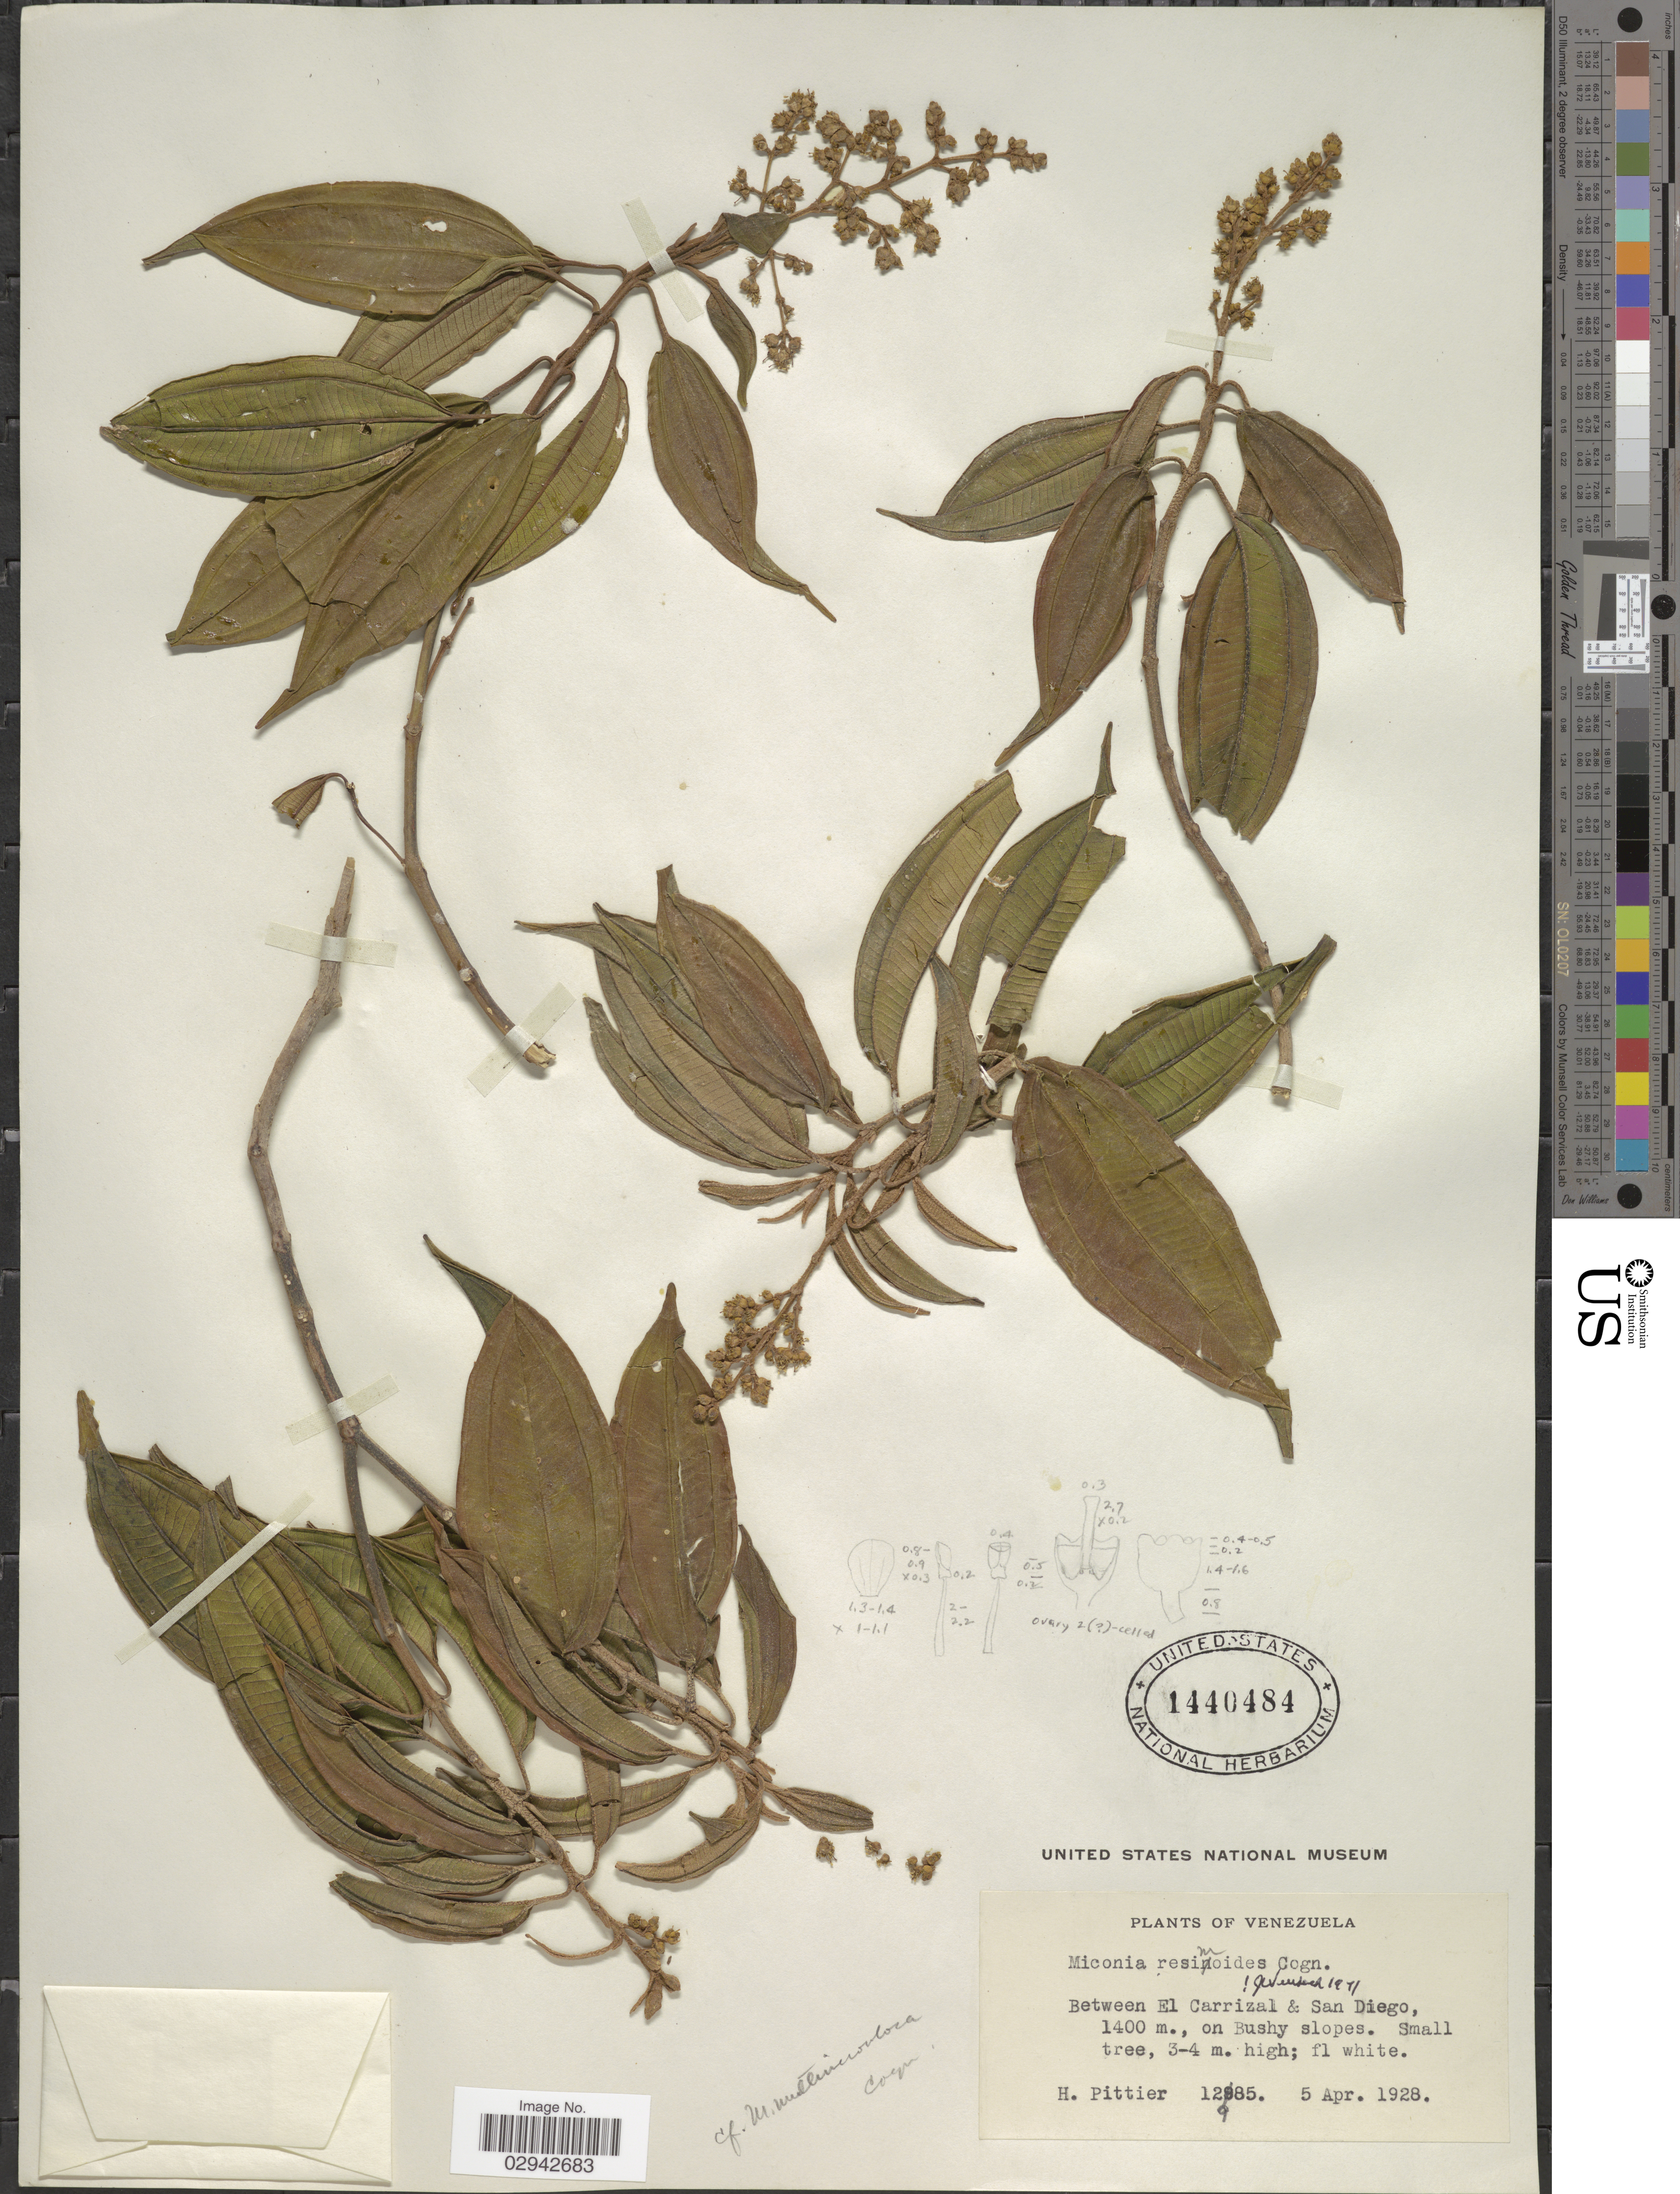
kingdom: Plantae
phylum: Tracheophyta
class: Magnoliopsida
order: Myrtales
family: Melastomataceae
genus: Miconia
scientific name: Miconia resimoides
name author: Cogn. in A. DC.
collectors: H. F. Pittier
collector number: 12985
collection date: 1928-04-05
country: Venezuela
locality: Between El Carrizal & San Diego.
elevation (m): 1400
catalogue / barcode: US 1440484